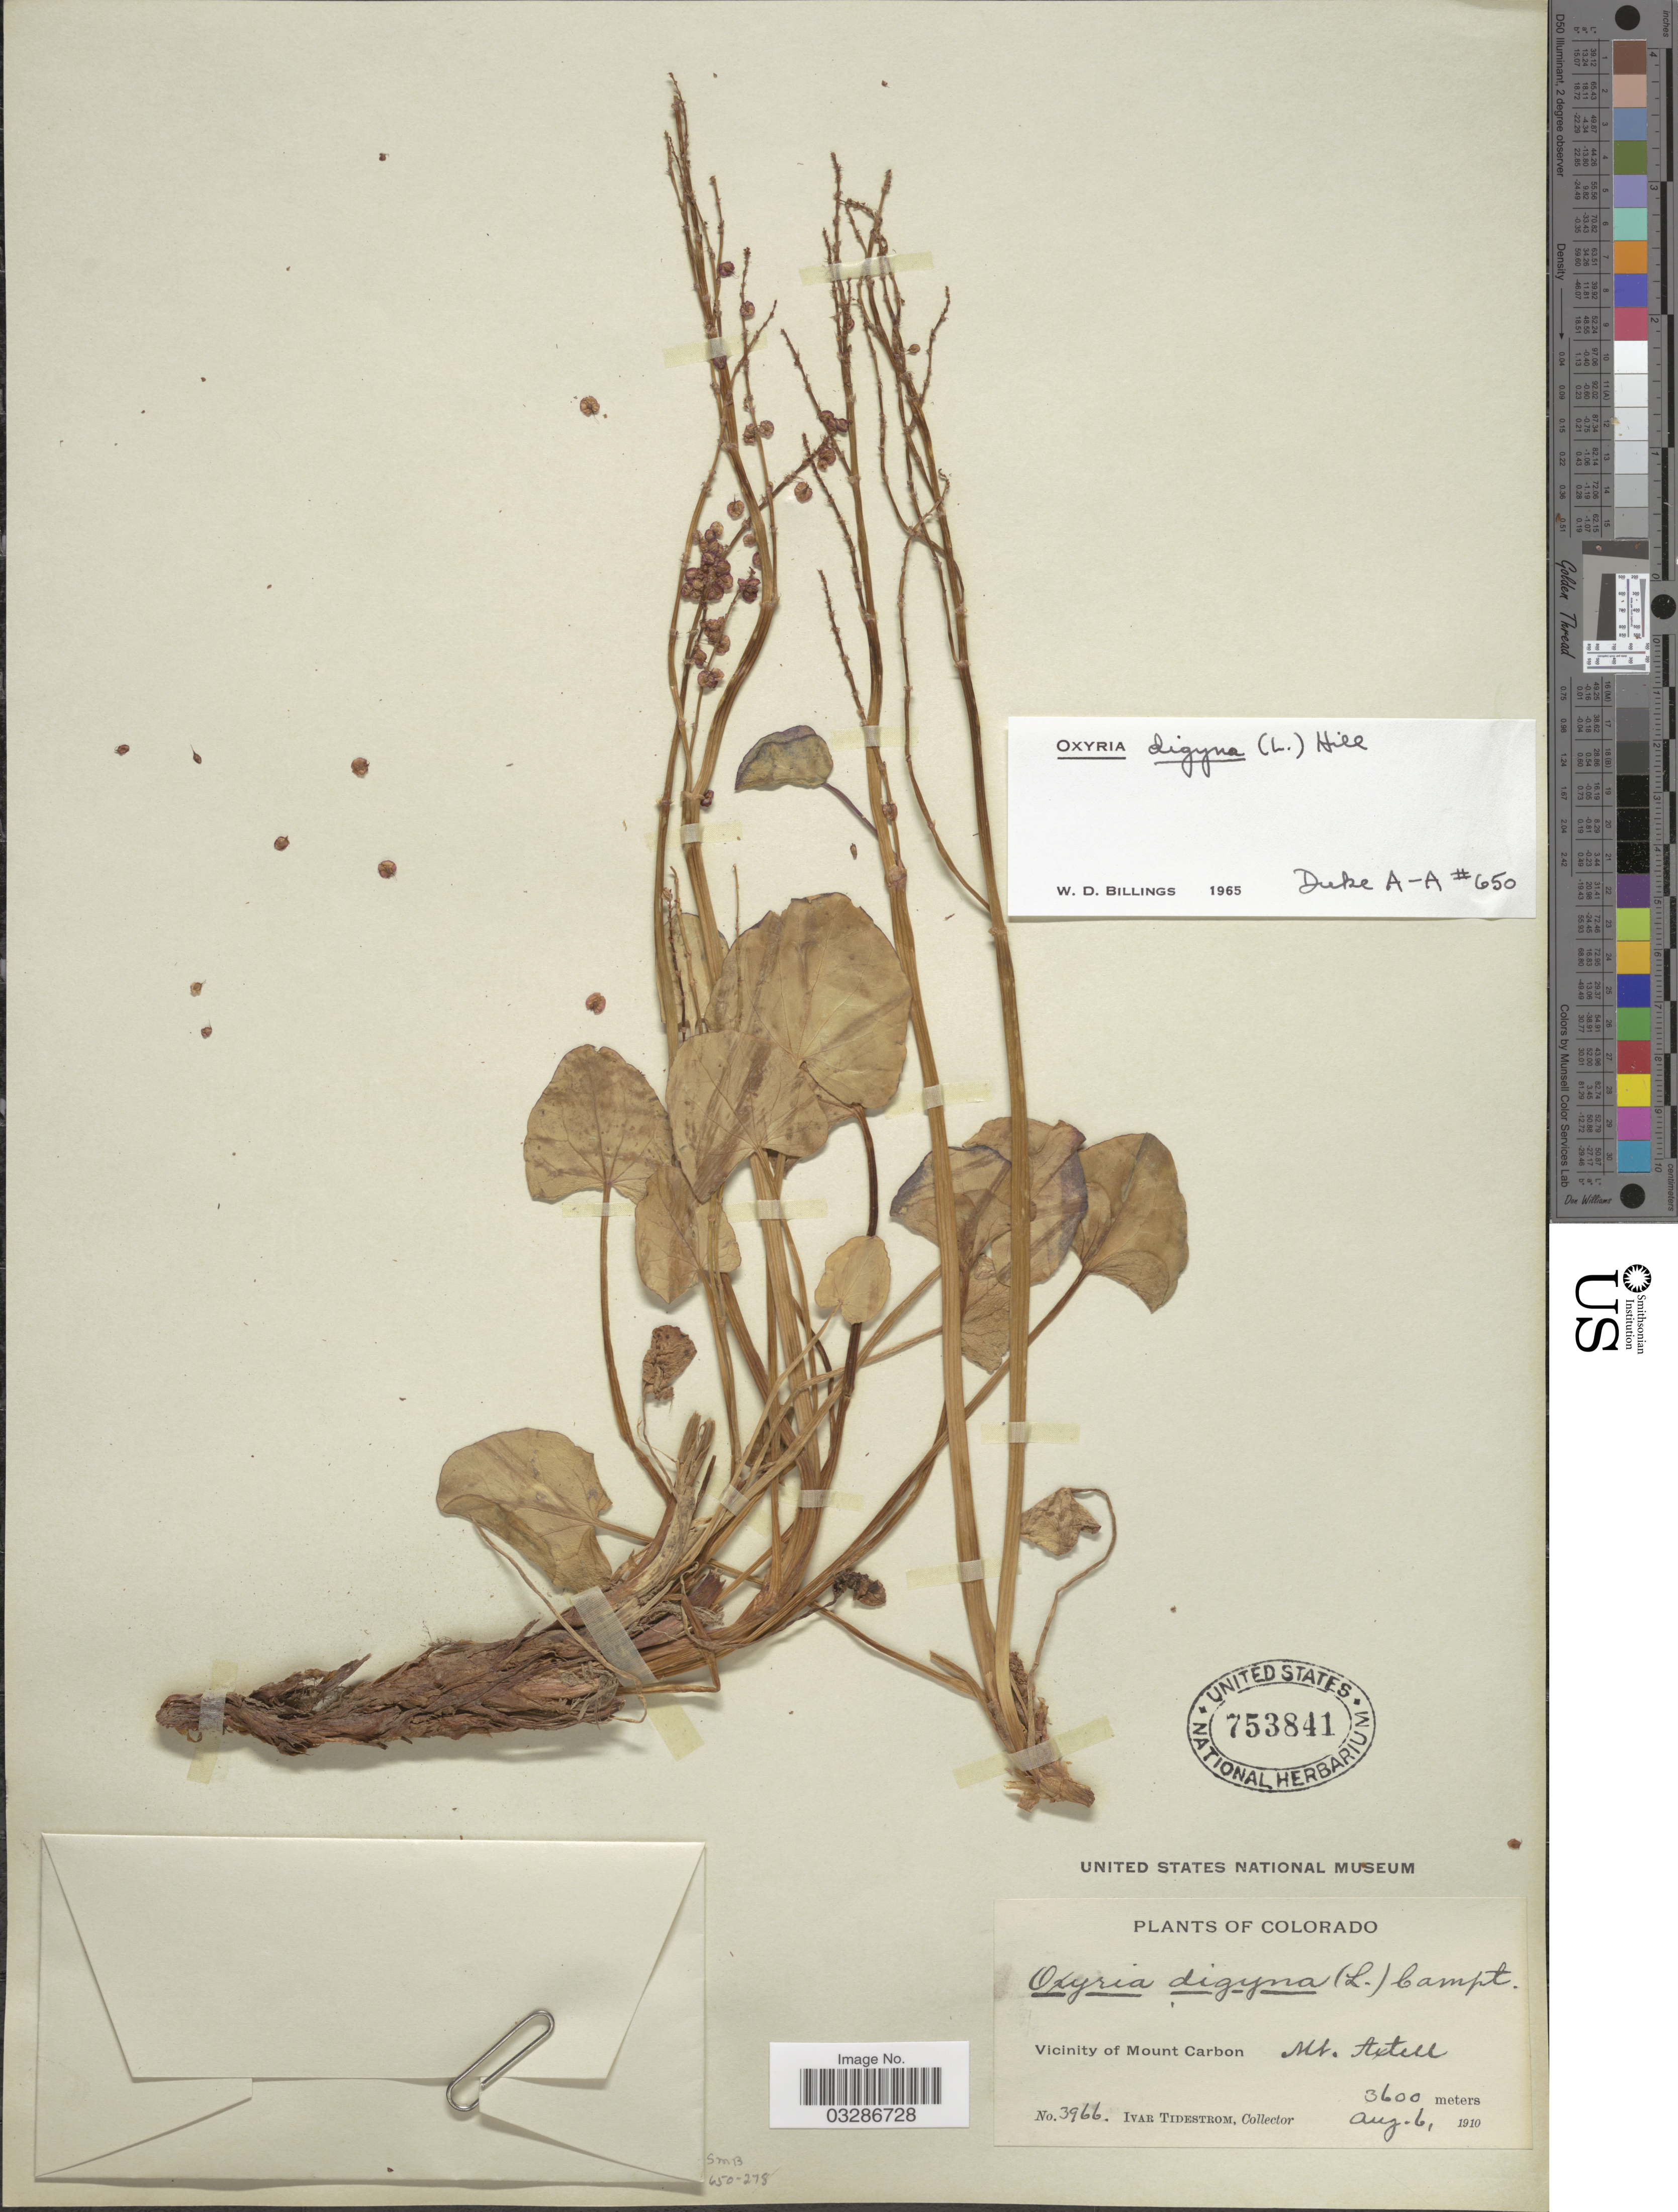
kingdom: Plantae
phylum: Tracheophyta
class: Magnoliopsida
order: Caryophyllales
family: Polygonaceae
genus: Oxyria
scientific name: Oxyria digyna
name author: (L.) Hill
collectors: I. F. Tidestrom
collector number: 3966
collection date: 1910-08-06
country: United States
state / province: Colorado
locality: Vicinity of Mount Carbon. Mt. Axtell.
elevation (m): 3600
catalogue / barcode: US 753841